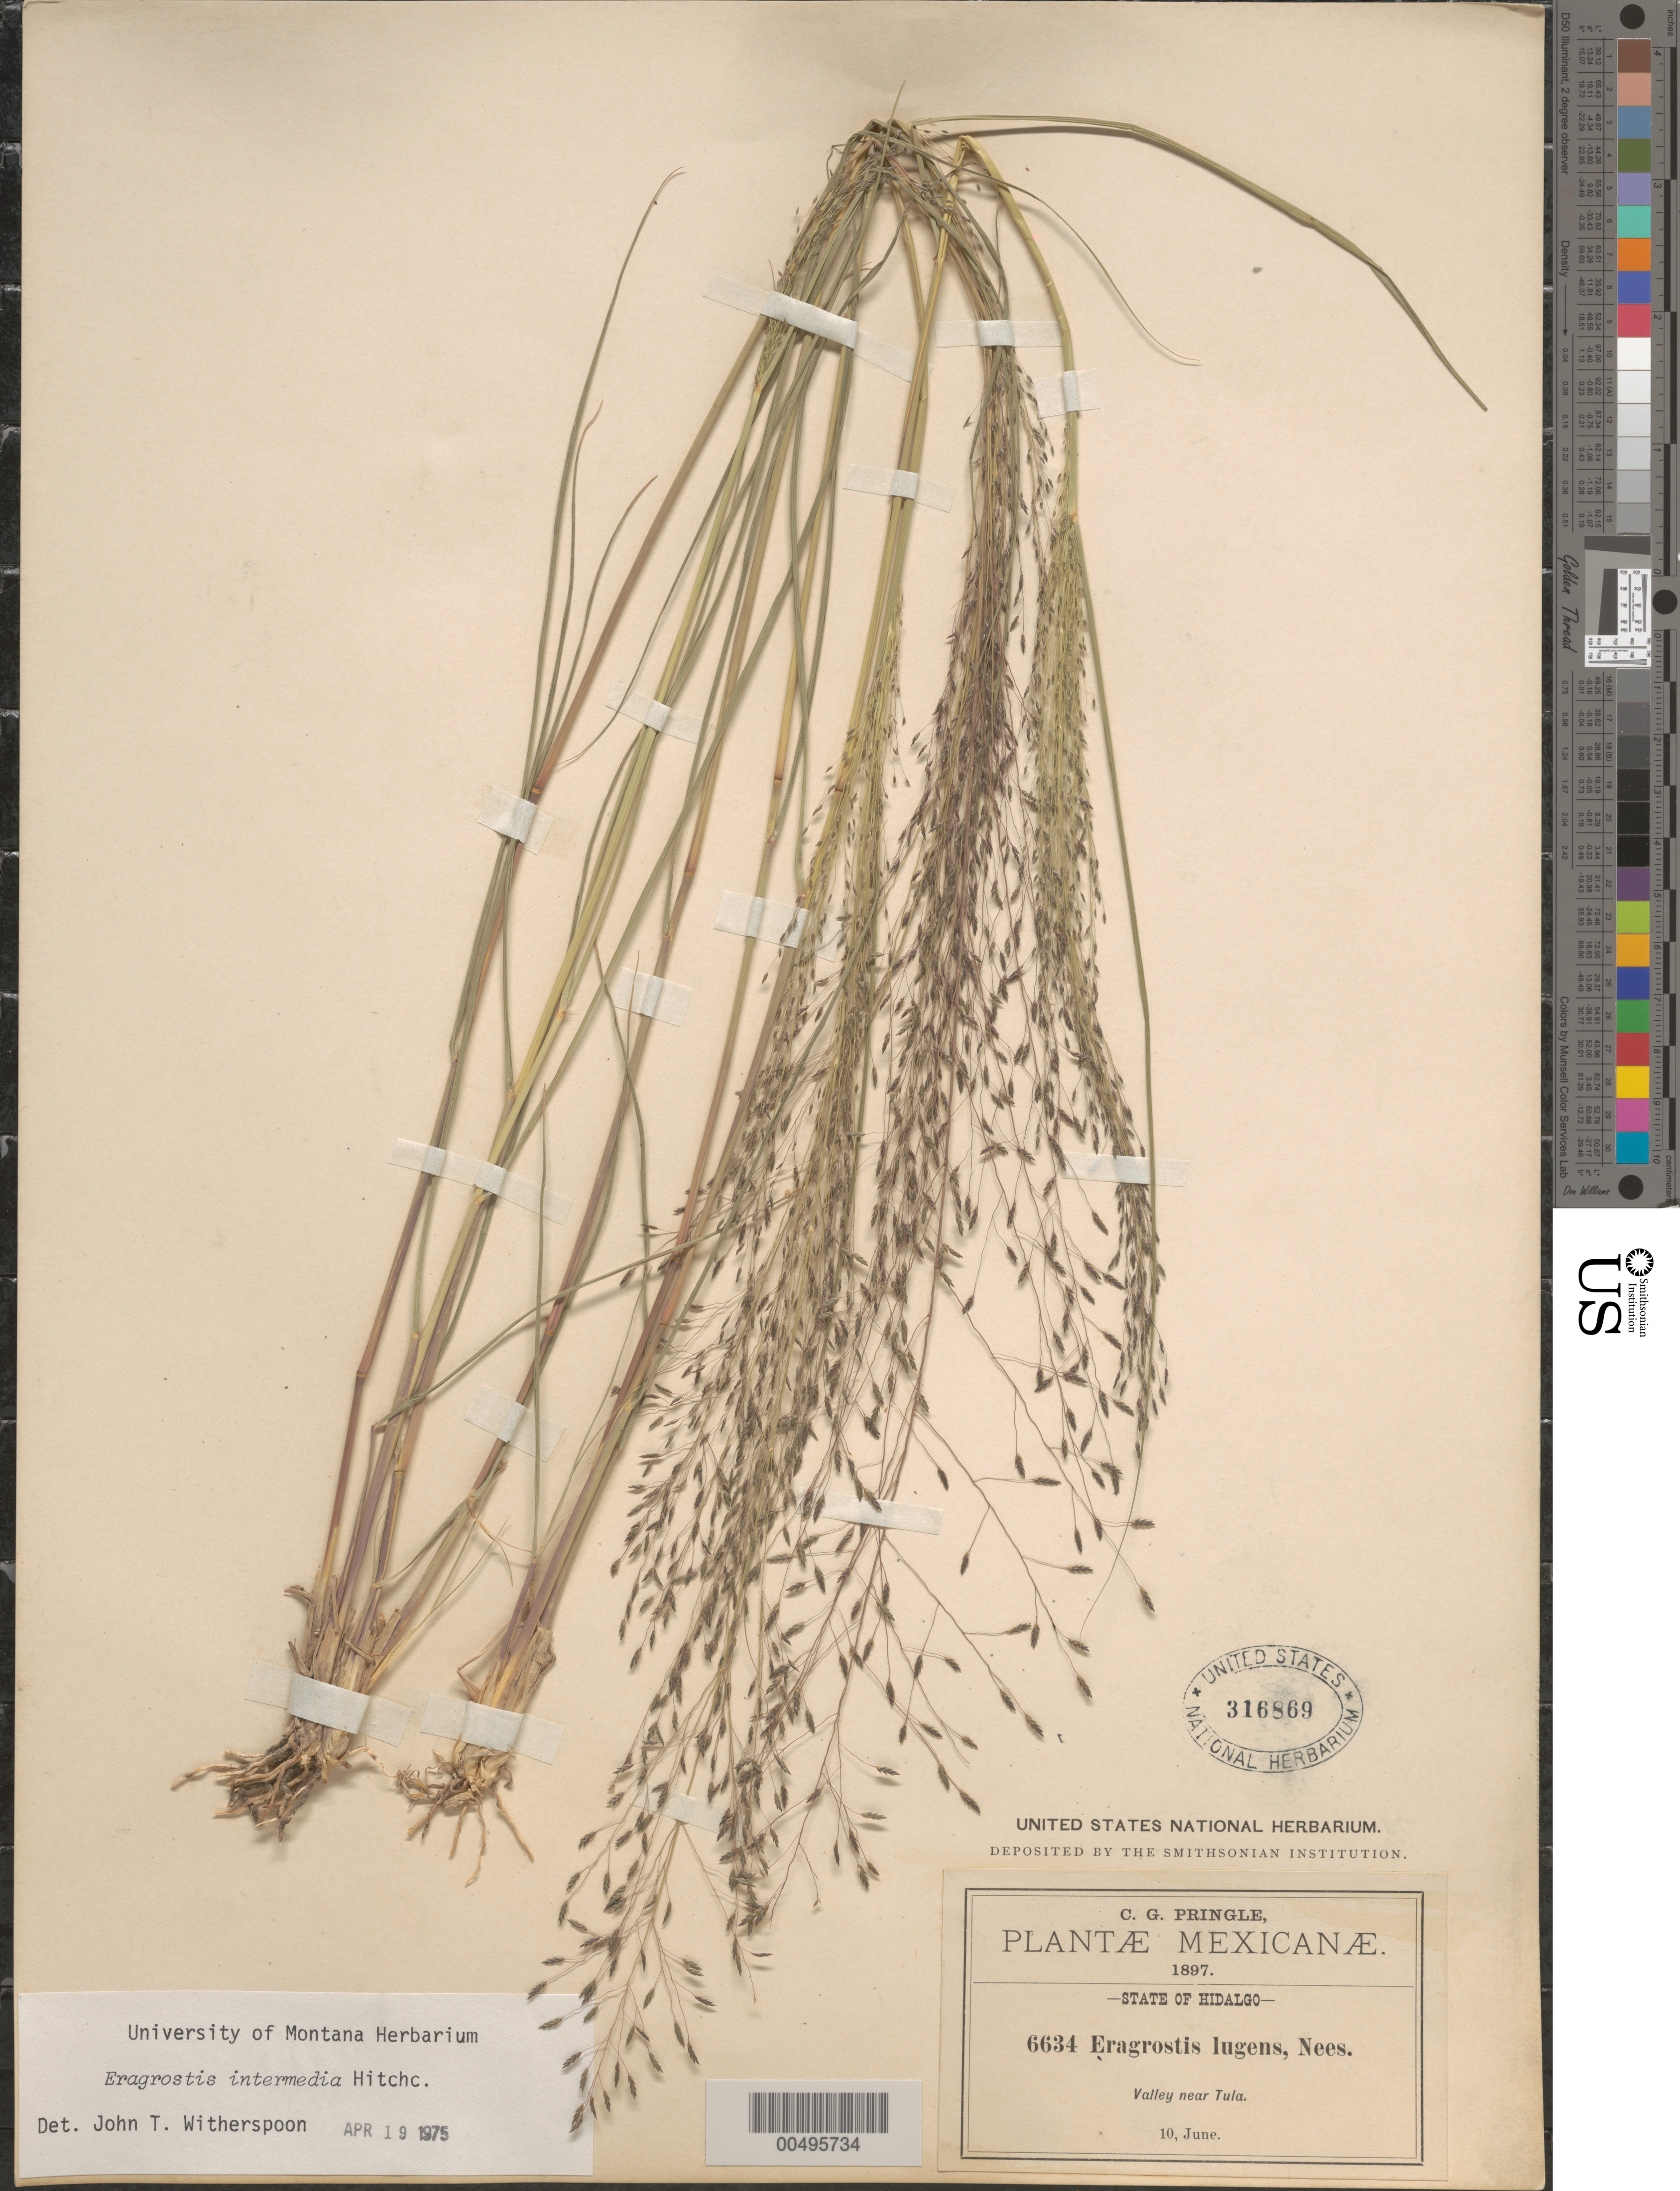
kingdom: Plantae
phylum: Tracheophyta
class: Liliopsida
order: Poales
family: Poaceae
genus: Eragrostis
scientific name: Eragrostis intermedia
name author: Hitchc.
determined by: Witherspoon, John T.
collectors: C. G. Pringle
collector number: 6634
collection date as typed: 10 Jun 1897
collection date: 1897-06-10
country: Mexico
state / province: Hidalgo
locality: Valley near Tula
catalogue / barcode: US 316869